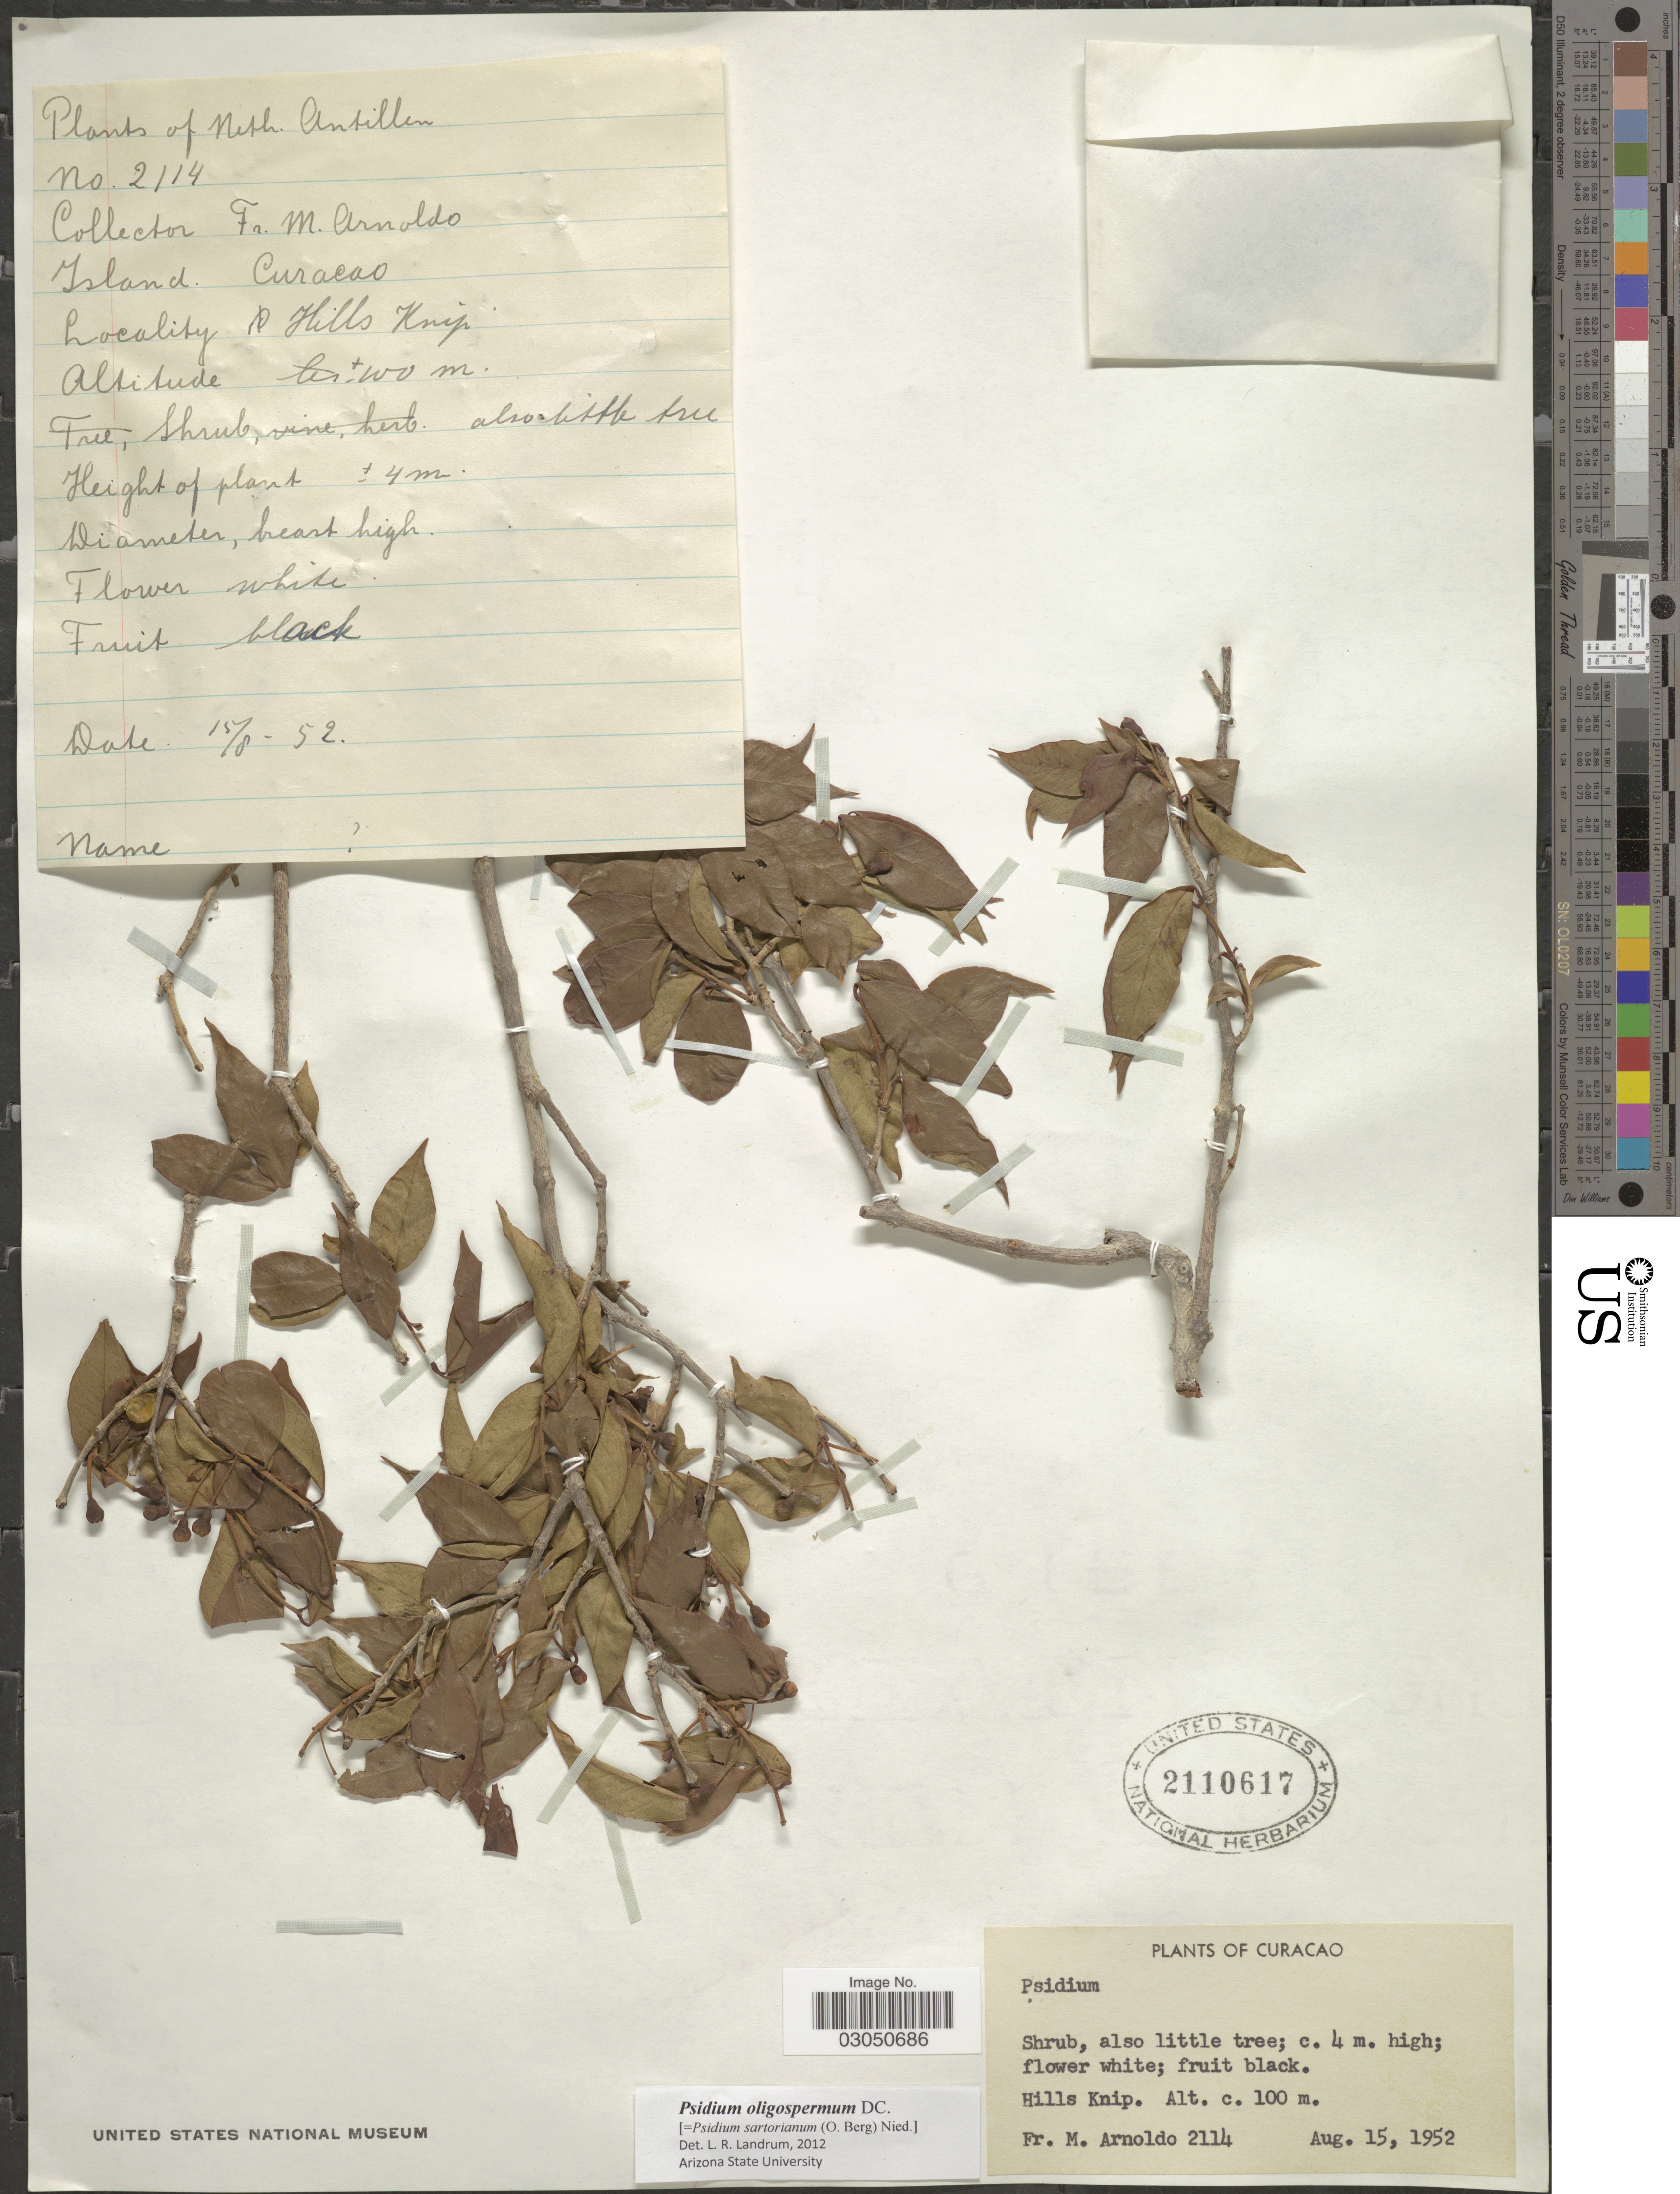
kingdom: Plantae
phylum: Tracheophyta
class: Magnoliopsida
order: Myrtales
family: Myrtaceae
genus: Psidium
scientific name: Psidium oligospermum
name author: Mart. ex DC.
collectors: N. Arnoldo-Broeders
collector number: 2114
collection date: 1952-08-15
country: Curaçao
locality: Hills Knip.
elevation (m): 100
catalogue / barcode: US 2110617